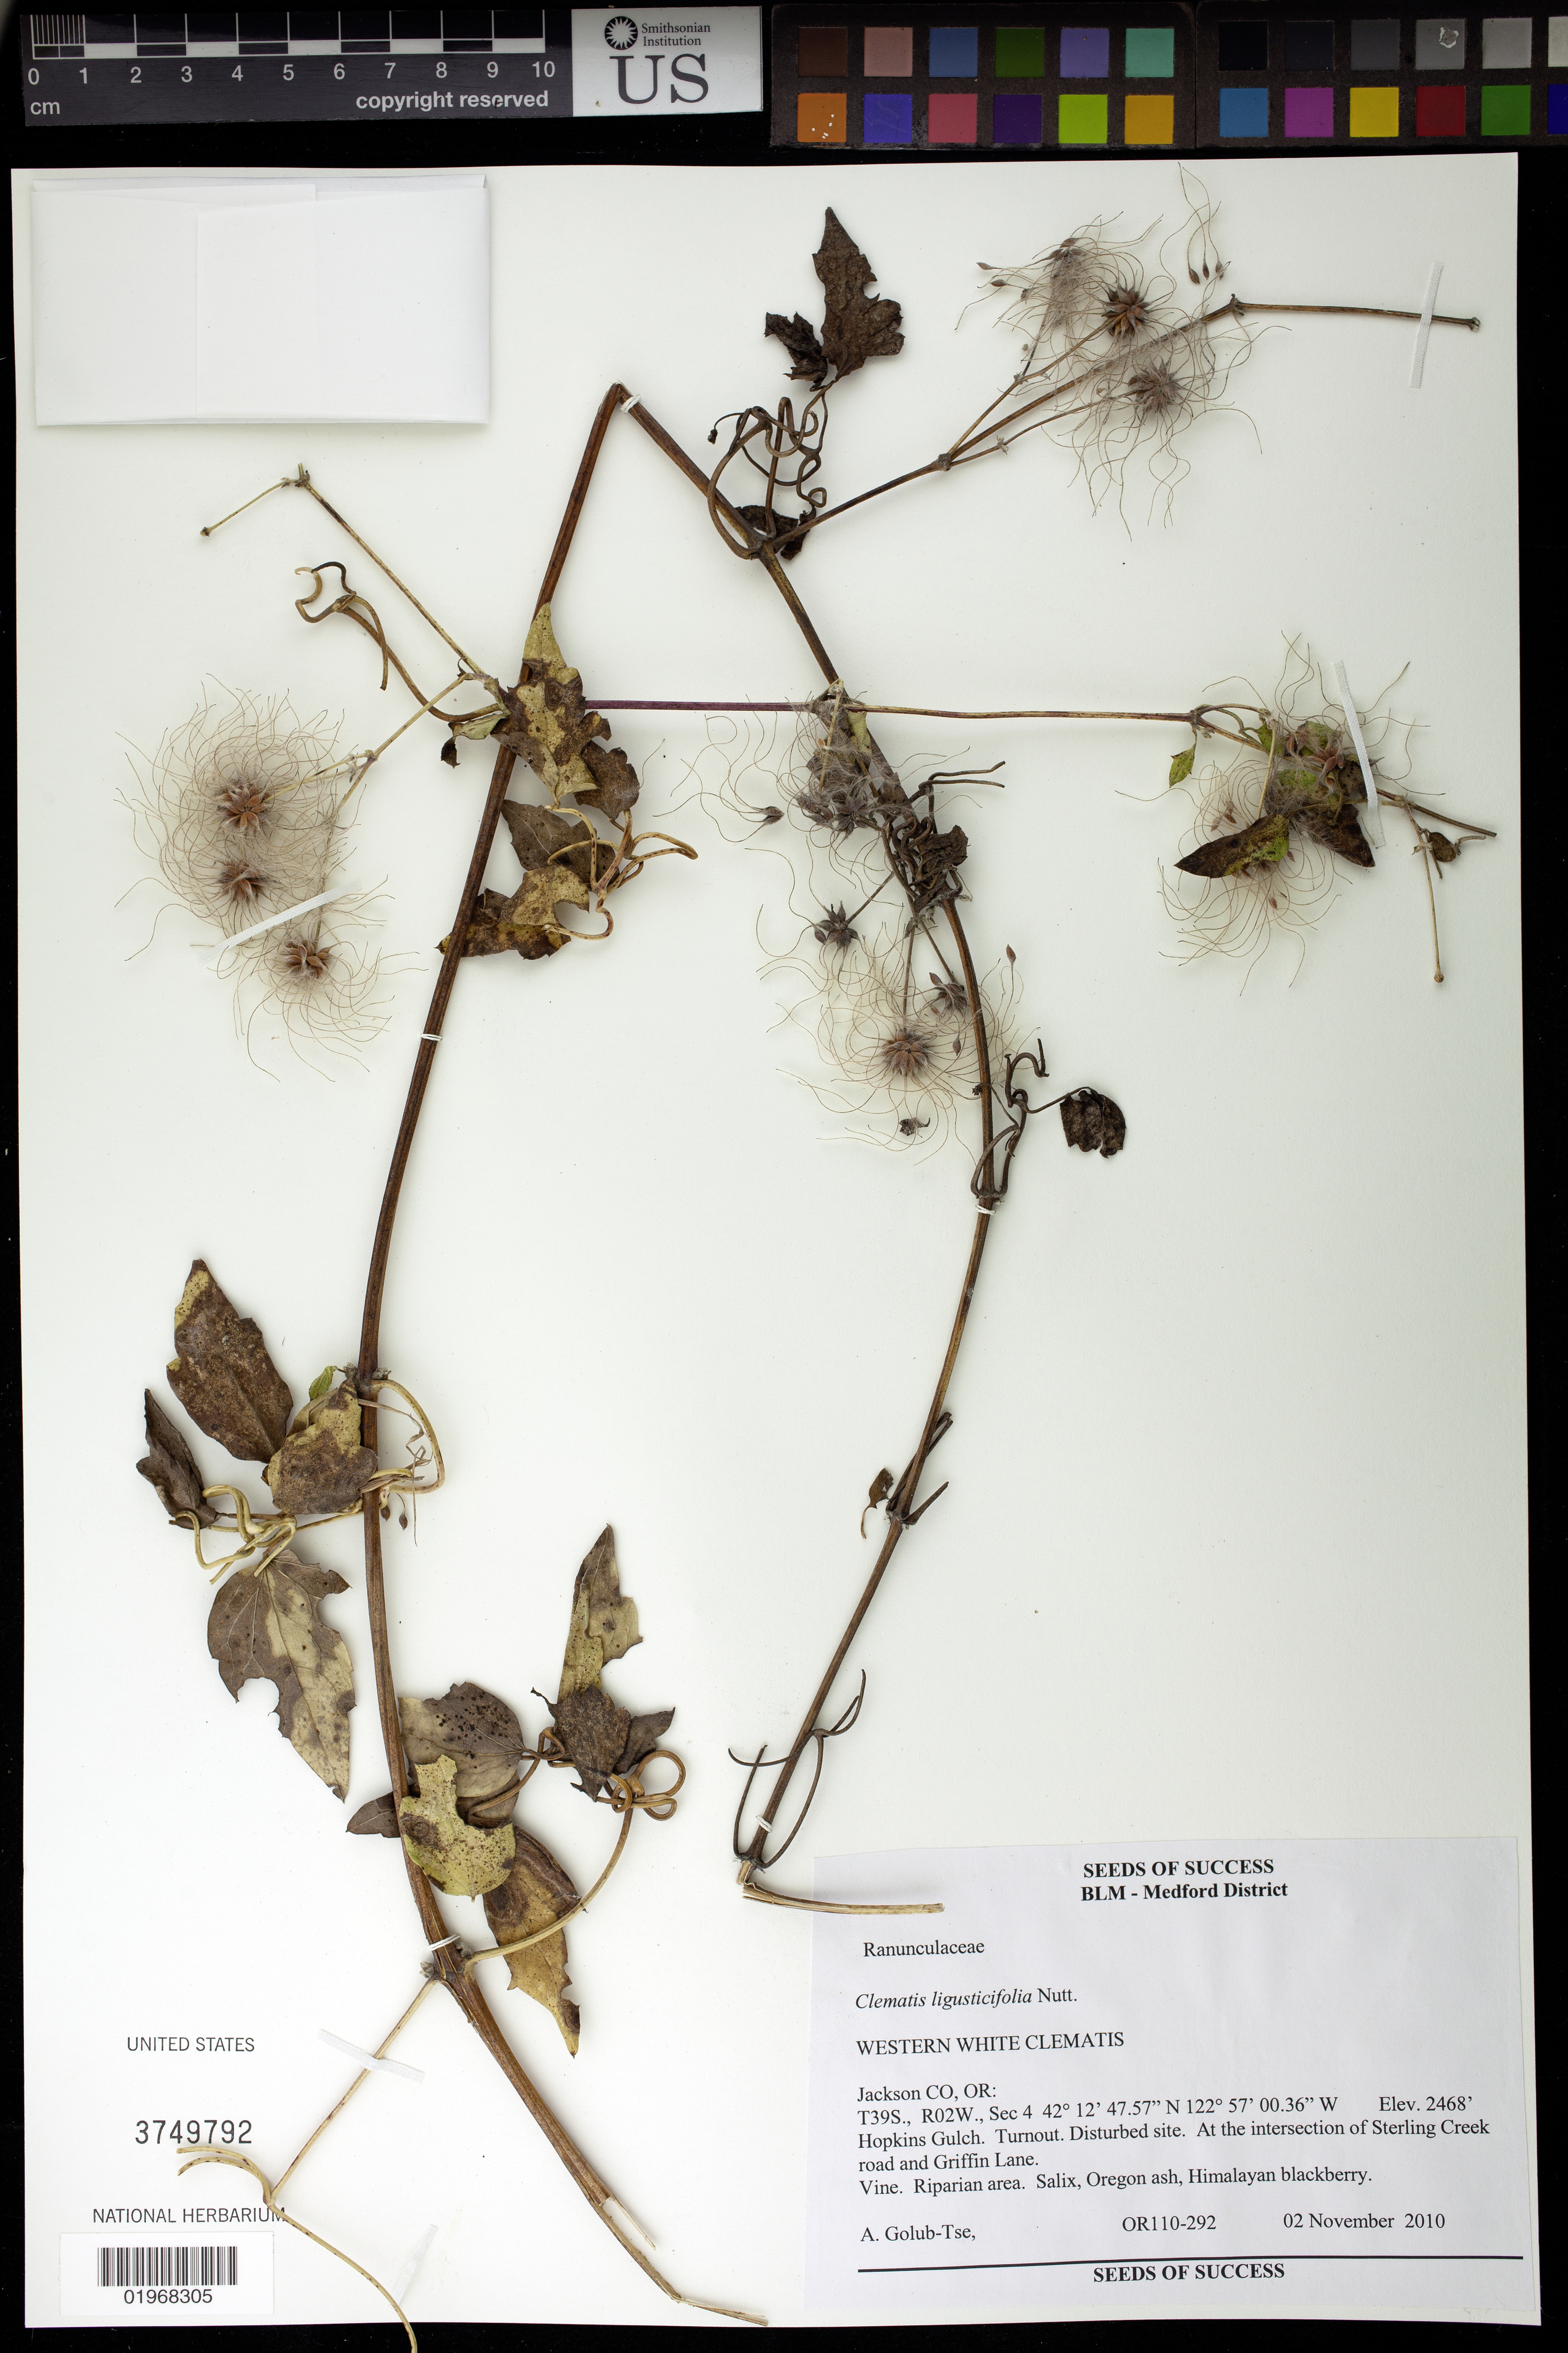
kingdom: Plantae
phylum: Tracheophyta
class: Magnoliopsida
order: Ranunculales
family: Ranunculaceae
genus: Clematis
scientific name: Clematis ligusticifolia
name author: Nutt.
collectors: A. Golub-Tse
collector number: OR110-292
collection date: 2010-11-02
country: United States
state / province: Oregon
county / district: Jackson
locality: Hopkins Gulch. At intersection of Sterling Creek rd and Griffin Lane.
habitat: Riparian area. Salix, Oregon ash, Himalayan blackberry.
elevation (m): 752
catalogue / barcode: US 3759792